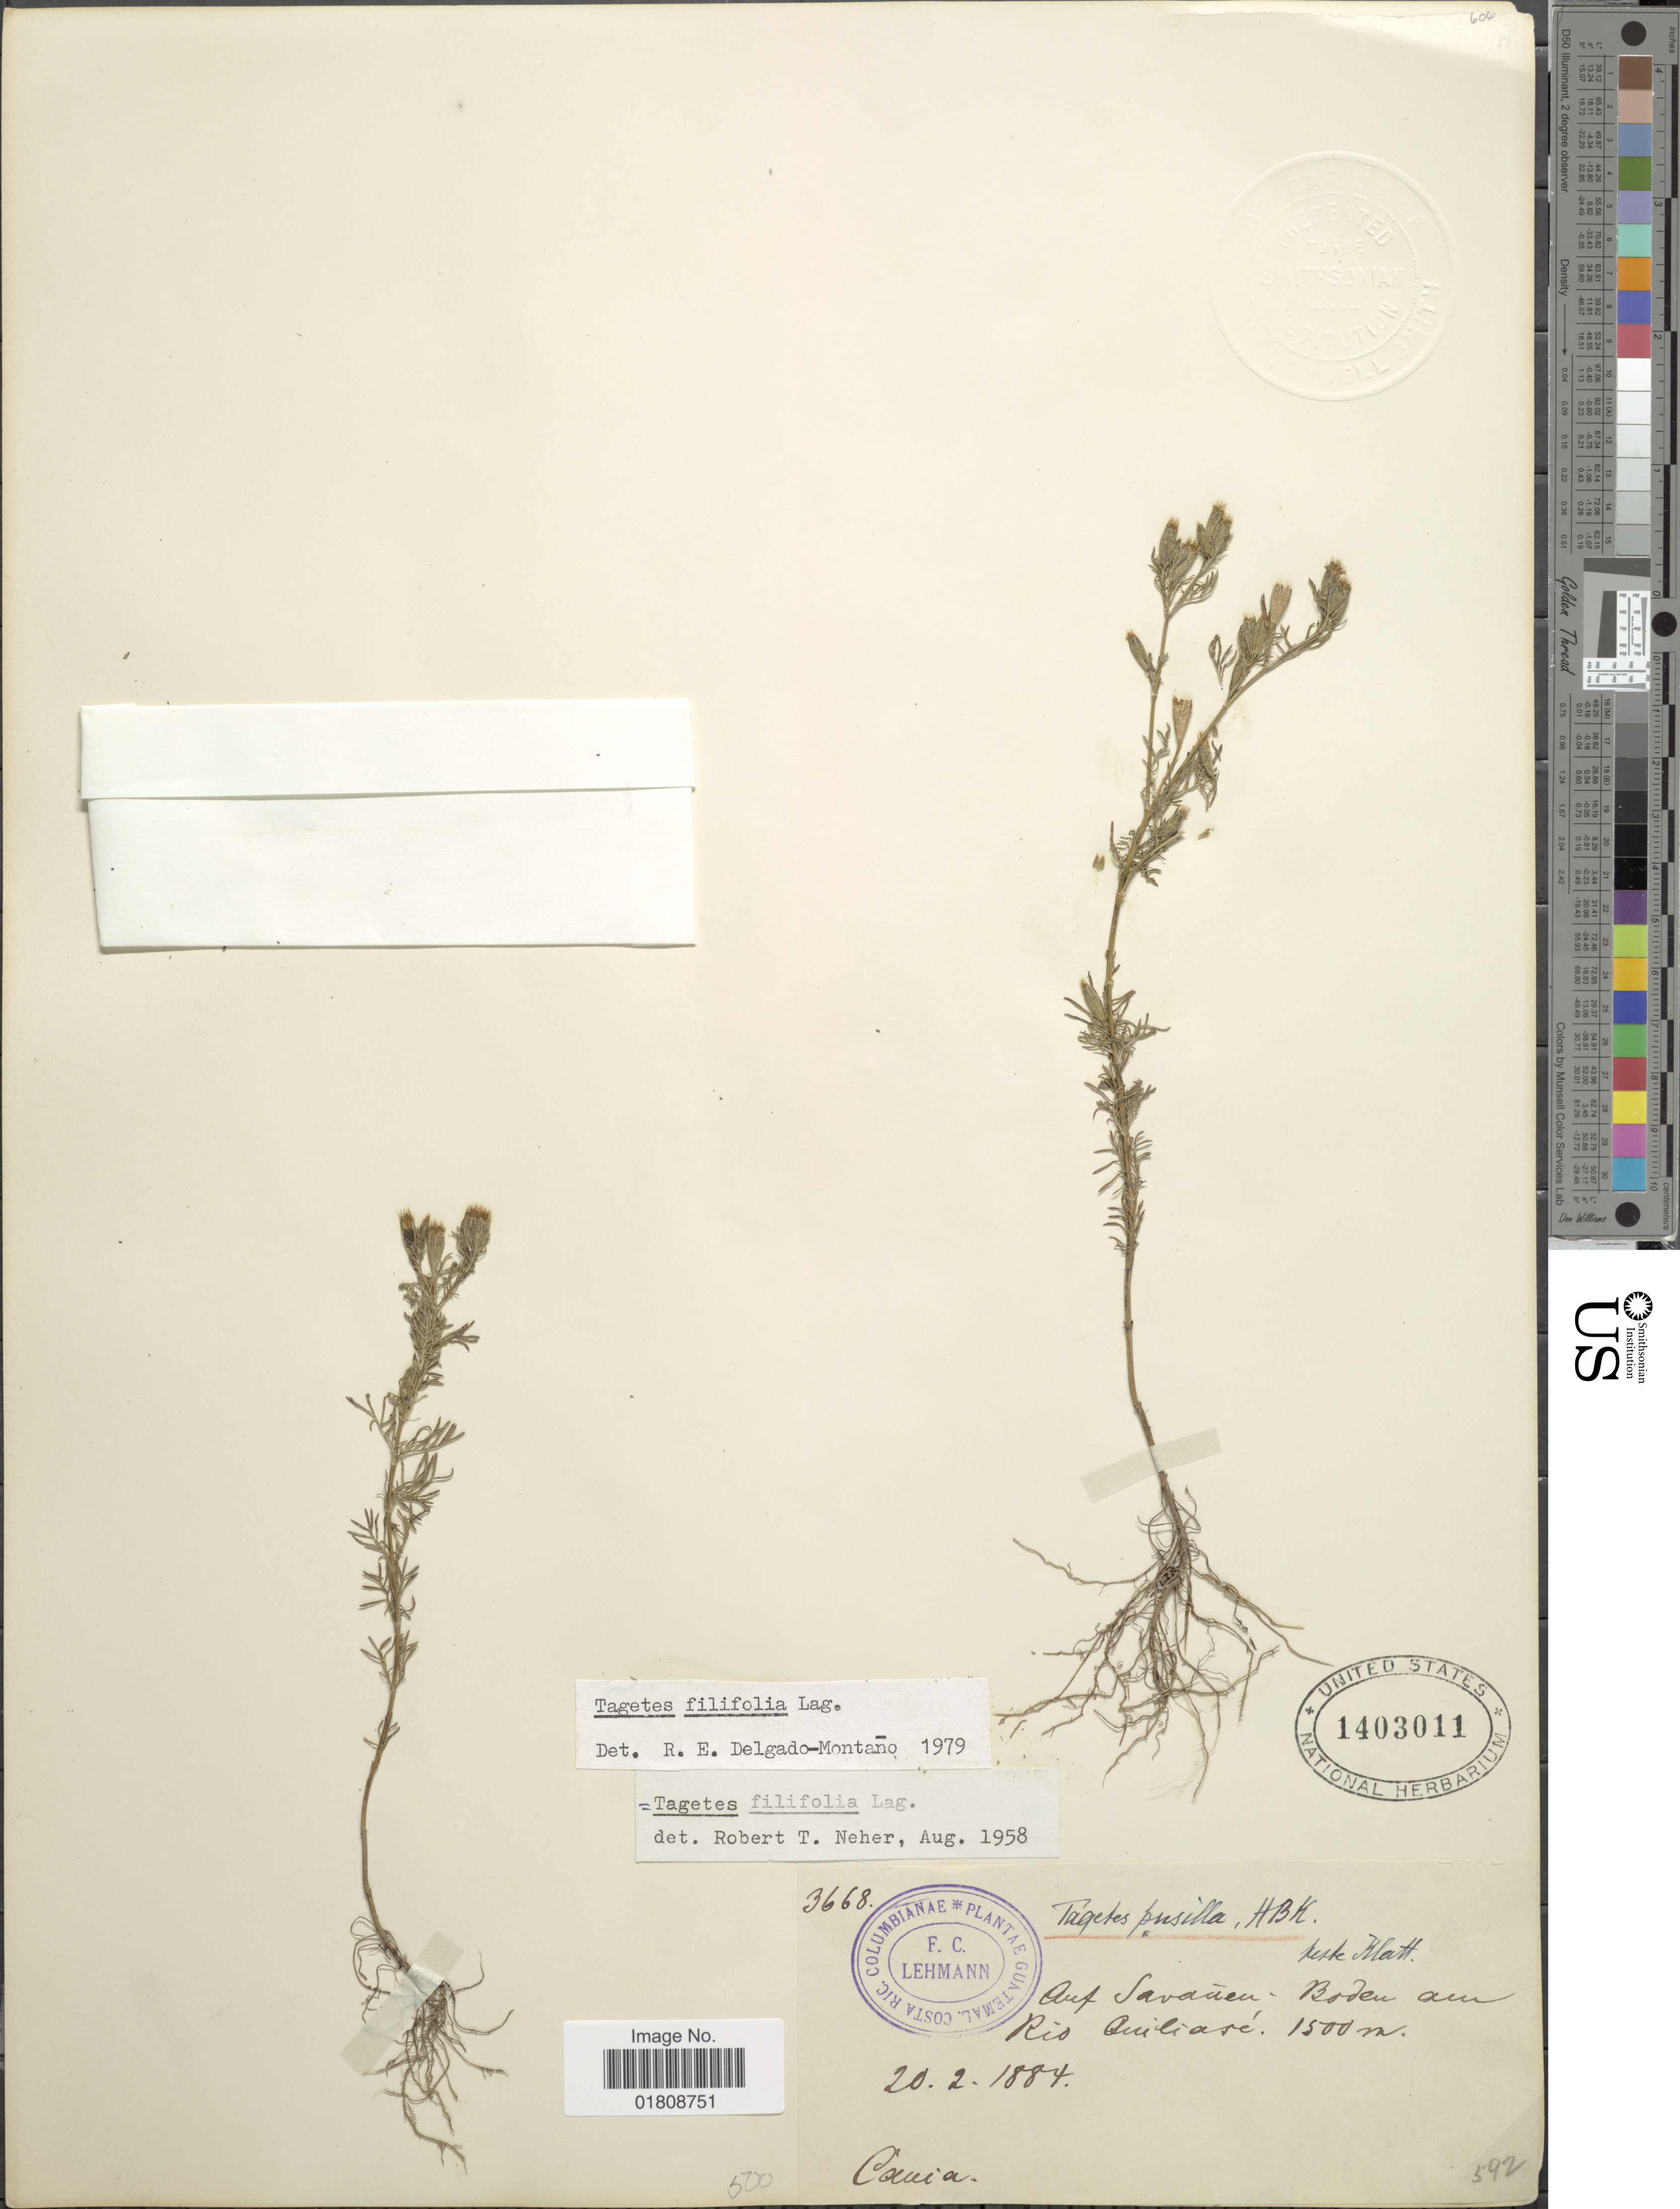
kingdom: Plantae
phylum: Tracheophyta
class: Magnoliopsida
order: Asterales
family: Asteraceae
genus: Tagetes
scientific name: Tagetes filifolia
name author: Lag.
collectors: F. C. Lehmann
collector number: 3668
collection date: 1884-02-20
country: Colombia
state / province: Cauca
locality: Auf Savanen, Boden am Rio Quilcace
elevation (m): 1500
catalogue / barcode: US 1403011